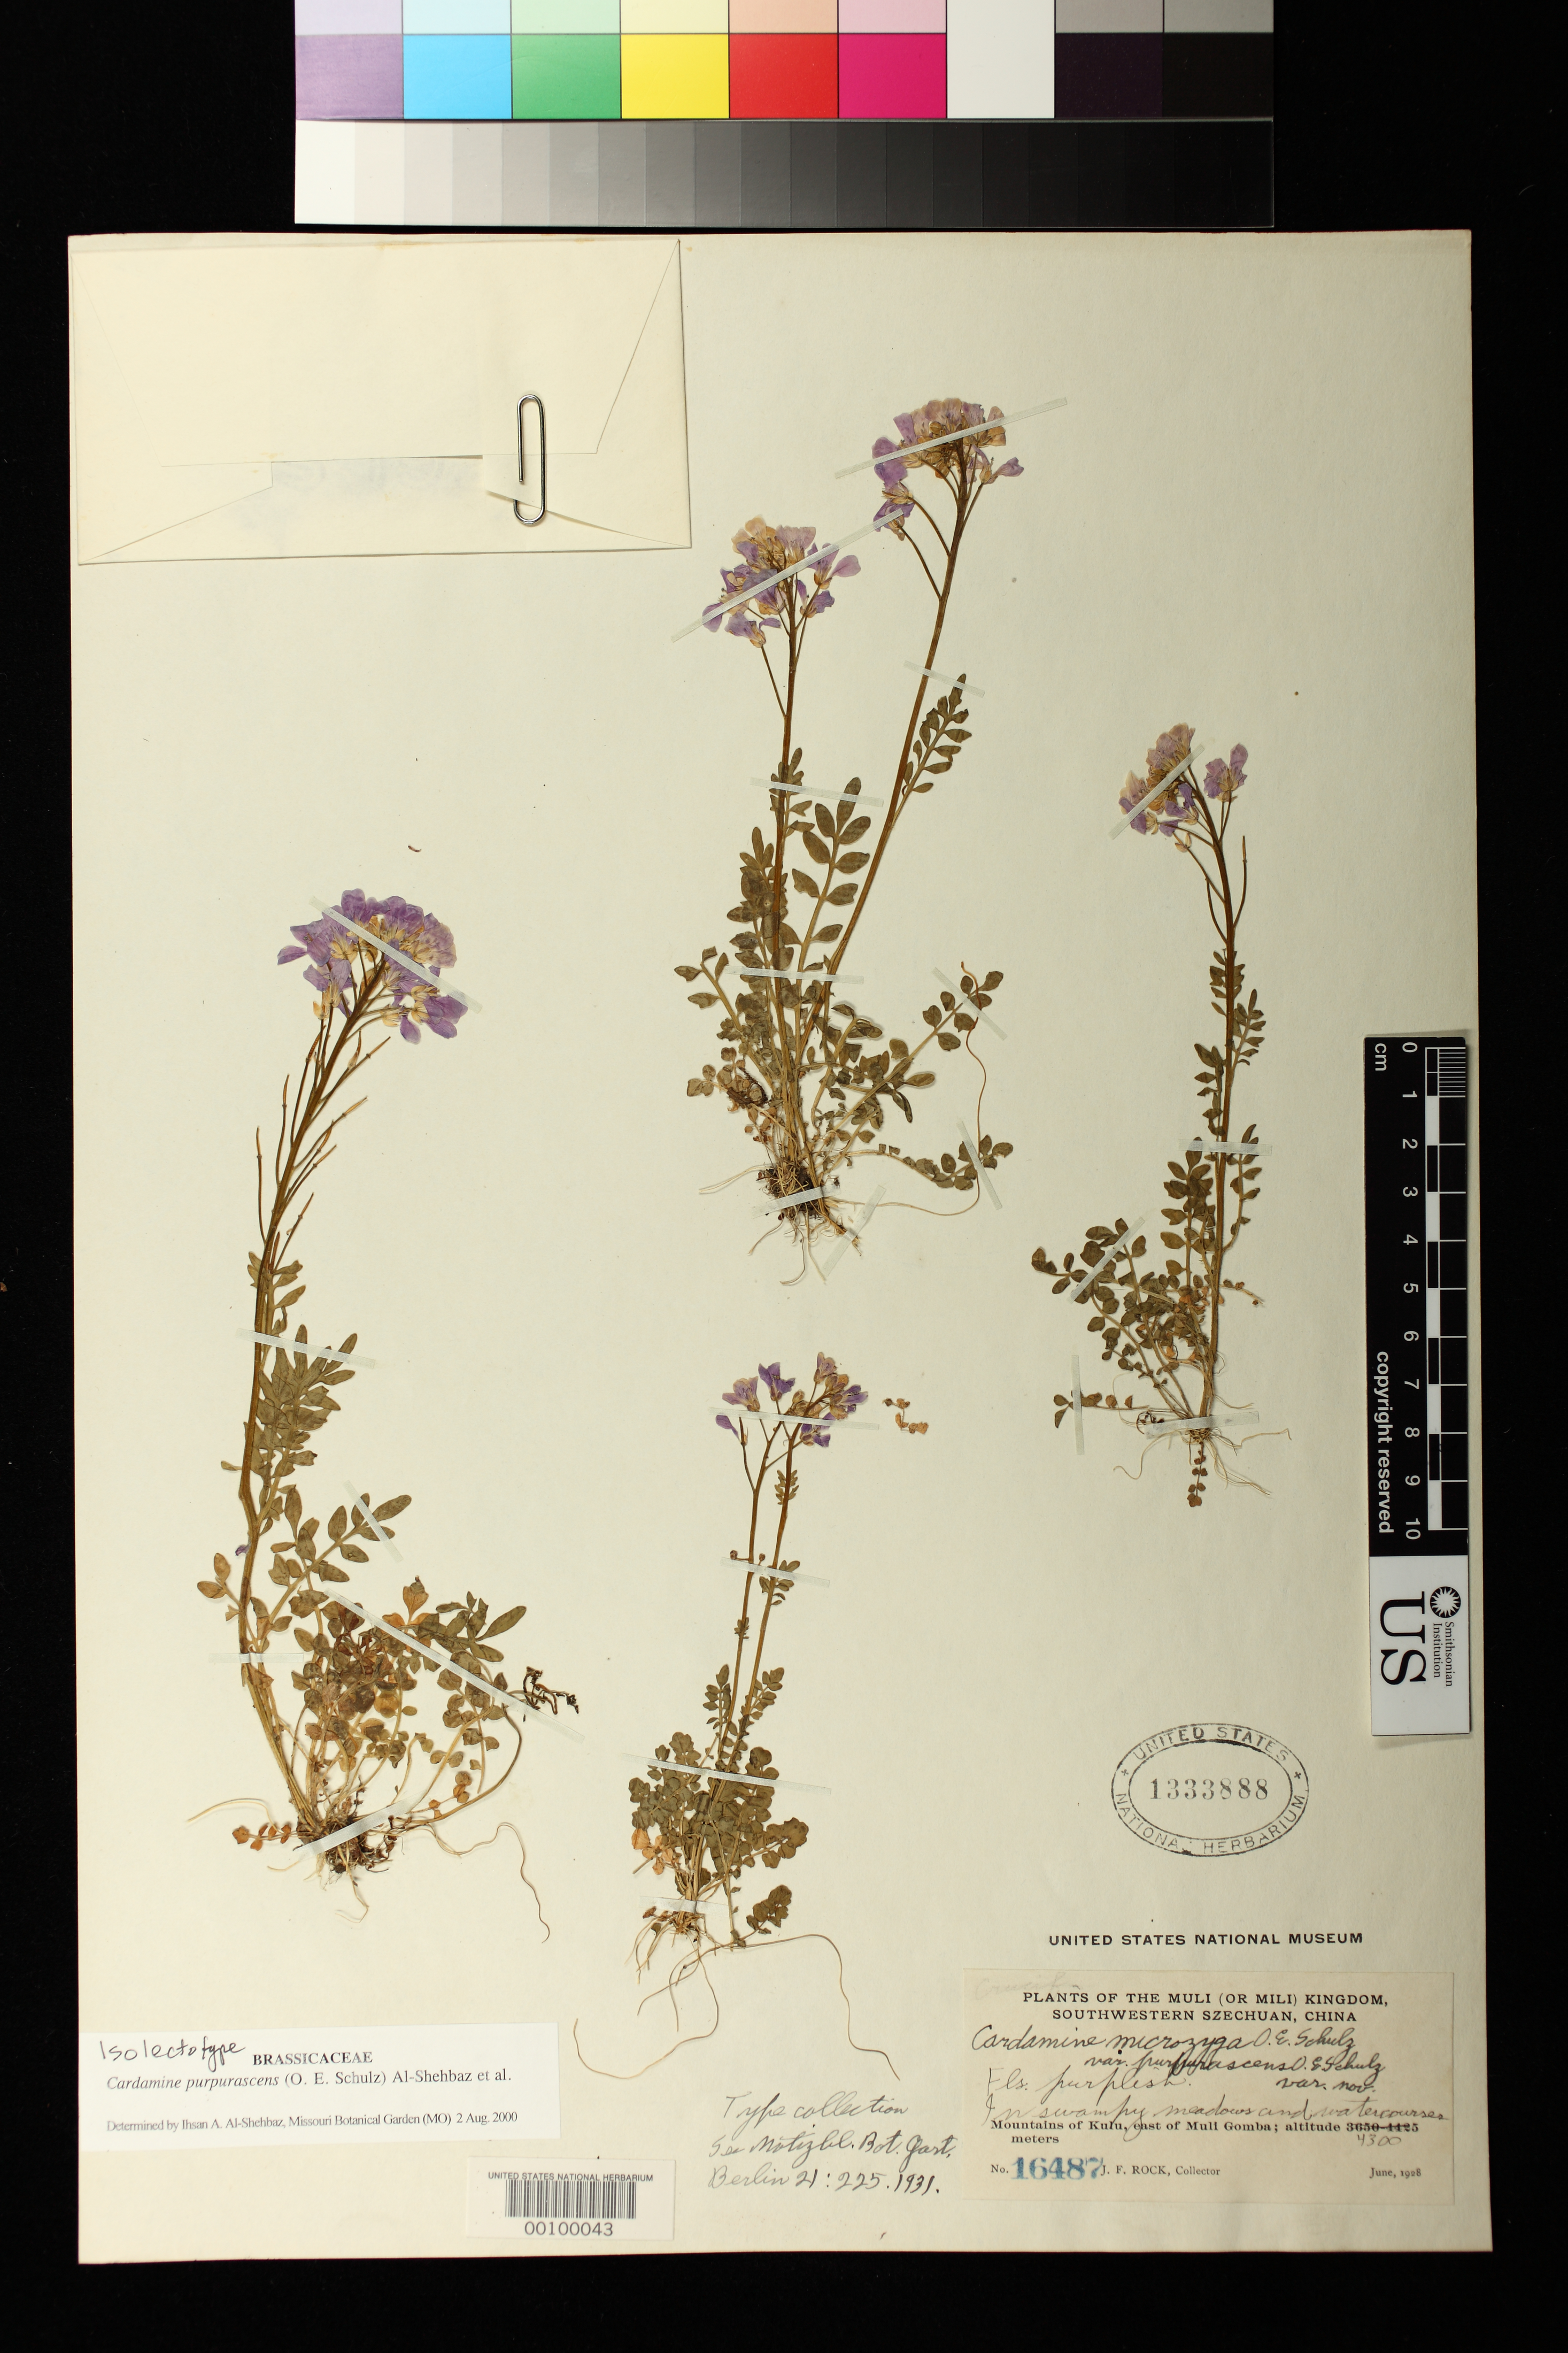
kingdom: Plantae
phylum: Tracheophyta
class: Magnoliopsida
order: Brassicales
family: Brassicaceae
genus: Cardamine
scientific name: Cardamine microzyga var. purpurascens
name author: O.E. Schulz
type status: Isolectotype; Isosyntype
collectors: J. F. Rock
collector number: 16487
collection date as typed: Jun 1928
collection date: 1928-06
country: China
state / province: Sichuan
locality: Muli (or Mili) Kingdom, southwestern Szechuan, Mountains of Kulu, east of Muli Gomba.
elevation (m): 4300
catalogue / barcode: US 1333888